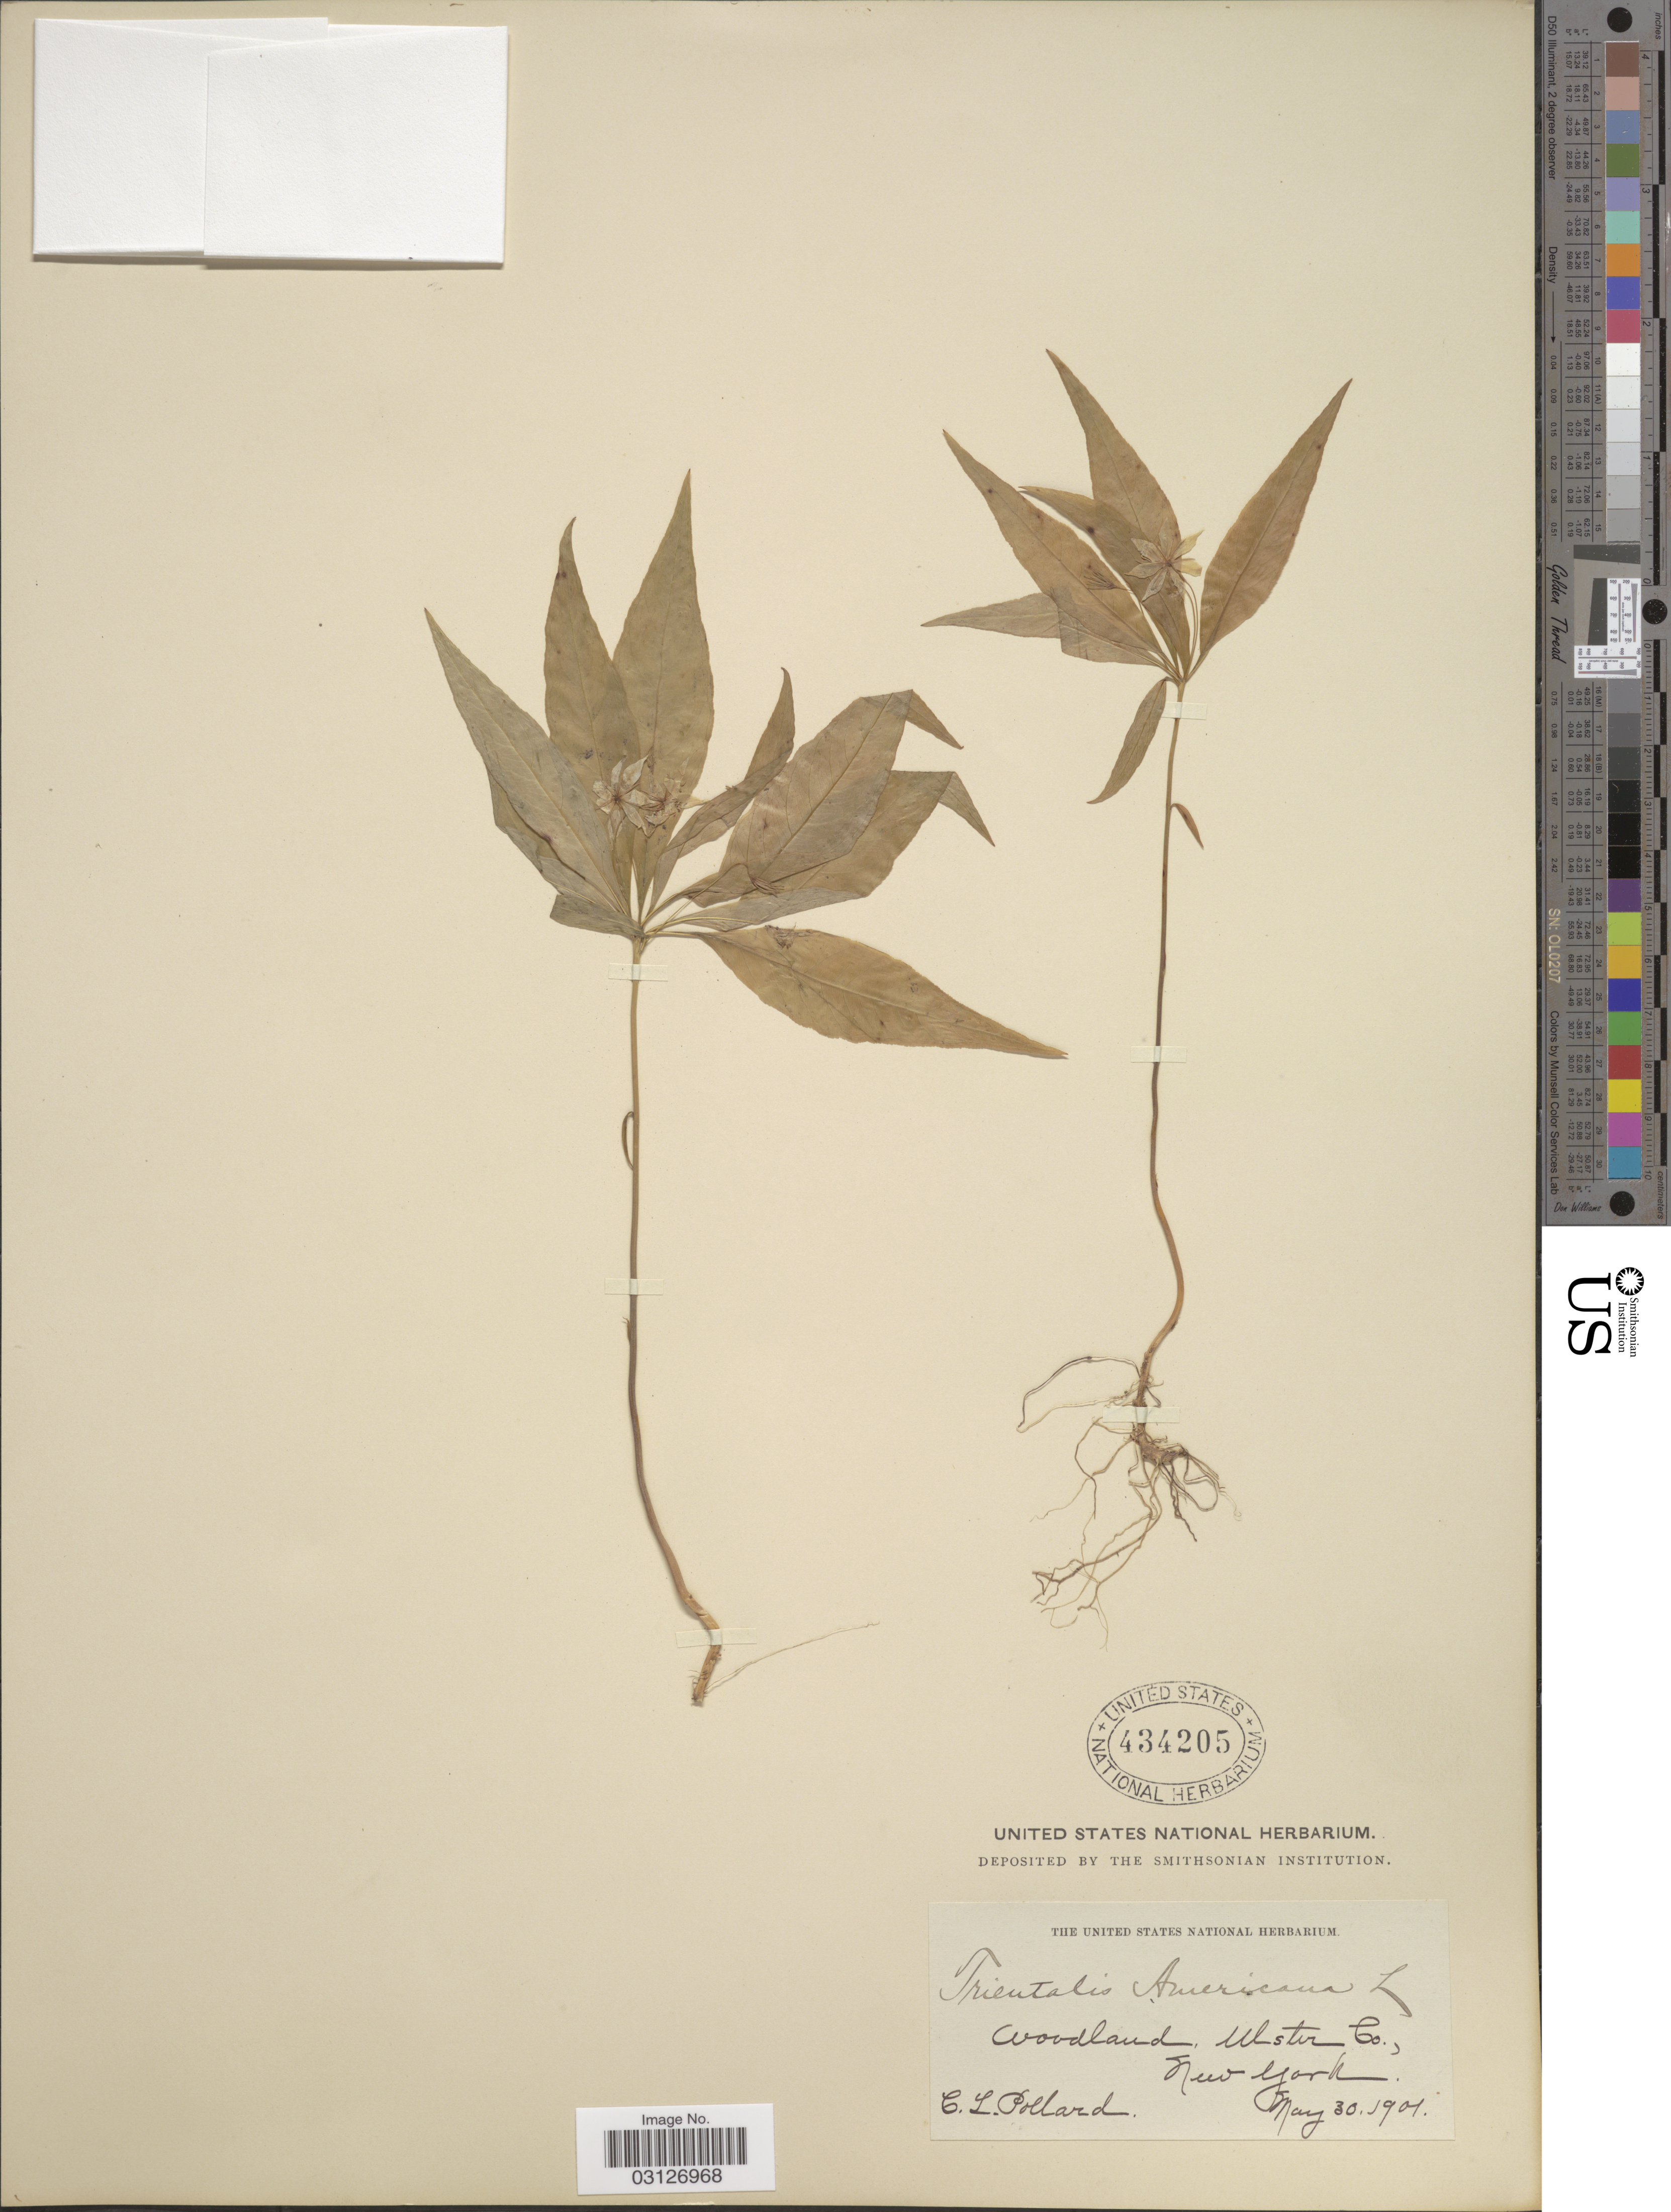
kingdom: Plantae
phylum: Tracheophyta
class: Magnoliopsida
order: Ericales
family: Primulaceae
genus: Trientalis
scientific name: Trientalis americana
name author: Pursh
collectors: C. L. Pollard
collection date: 1901-05-30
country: United States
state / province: New York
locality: Ulster Co.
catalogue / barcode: US 434205